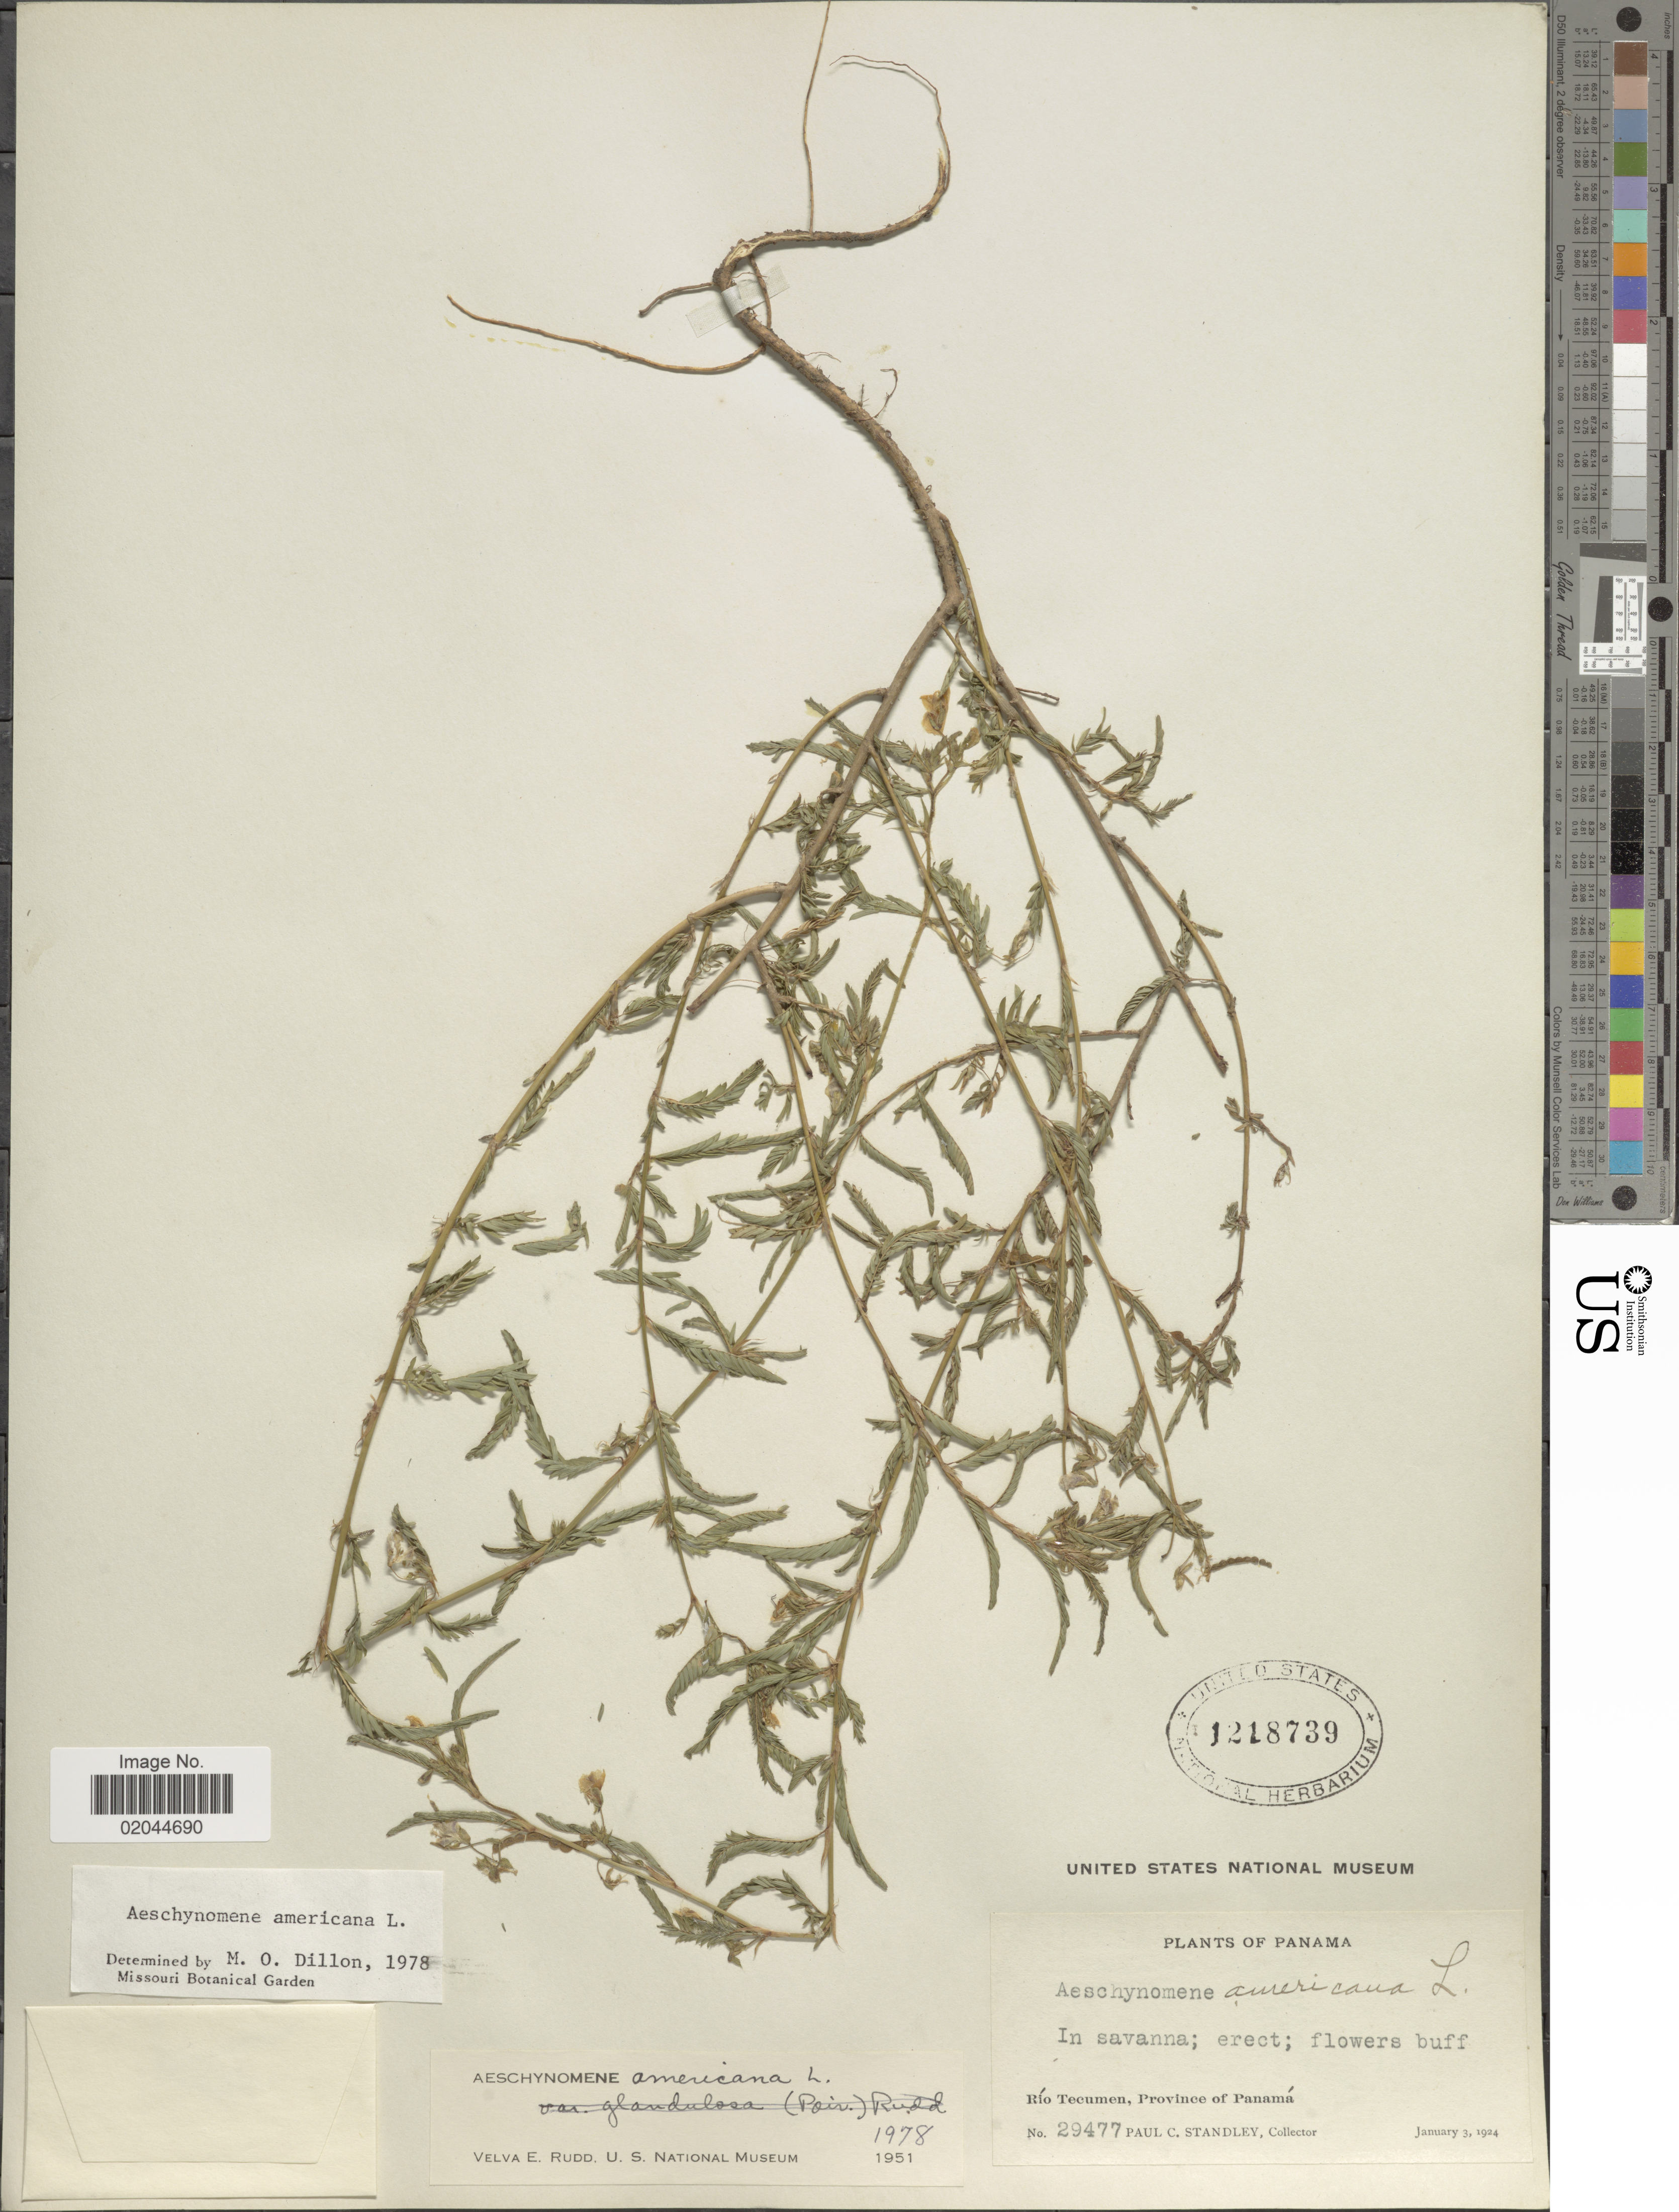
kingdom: Plantae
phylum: Tracheophyta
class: Magnoliopsida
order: Fabales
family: Fabaceae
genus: Aeschynomene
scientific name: Aeschynomene americana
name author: L.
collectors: P. C. Standley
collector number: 29477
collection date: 1924-01-03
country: Panama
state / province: Panamá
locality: In savanna, Rio Tecuman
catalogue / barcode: US 1218739